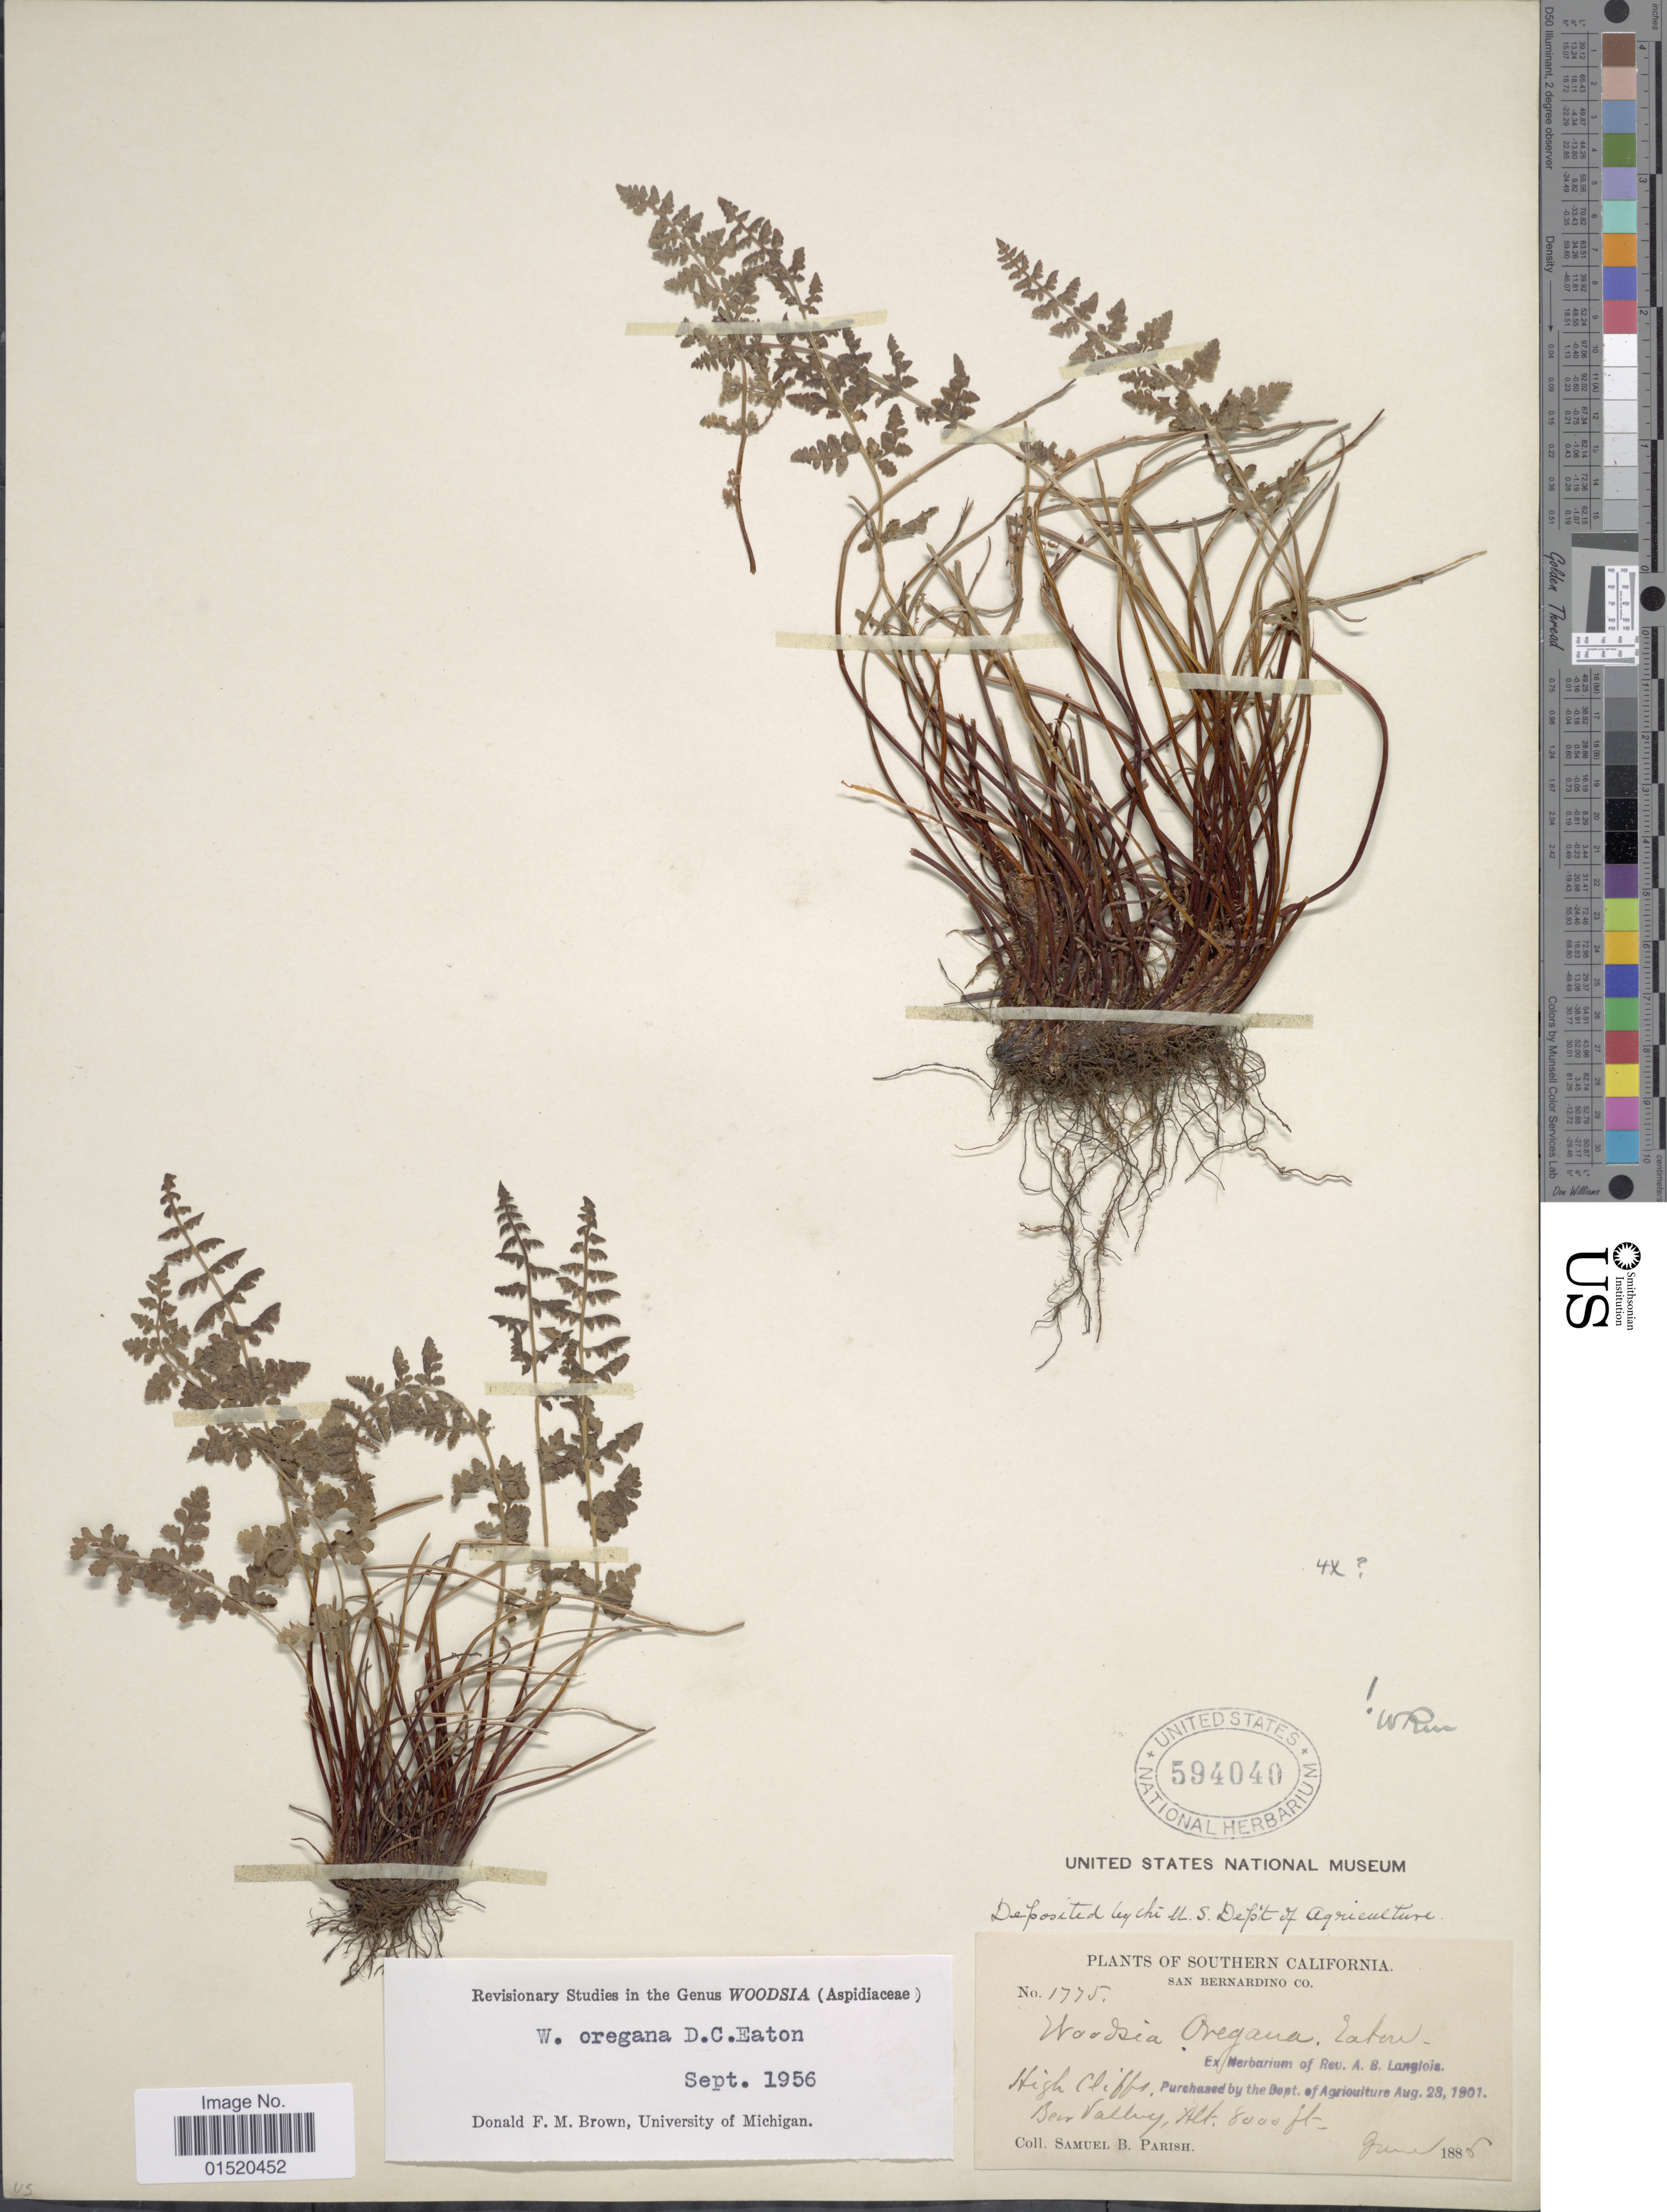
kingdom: Plantae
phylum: Tracheophyta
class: Polypodiopsida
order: Polypodiales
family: Woodsiaceae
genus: Woodsia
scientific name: Woodsia oregana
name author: D.C. Eaton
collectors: S. B. Parish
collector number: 1775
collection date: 1885-06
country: United States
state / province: California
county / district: San Bernardino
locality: Southern California, San Bernardino Co, High Cliffs, ben Valley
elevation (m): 2438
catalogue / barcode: US 594040